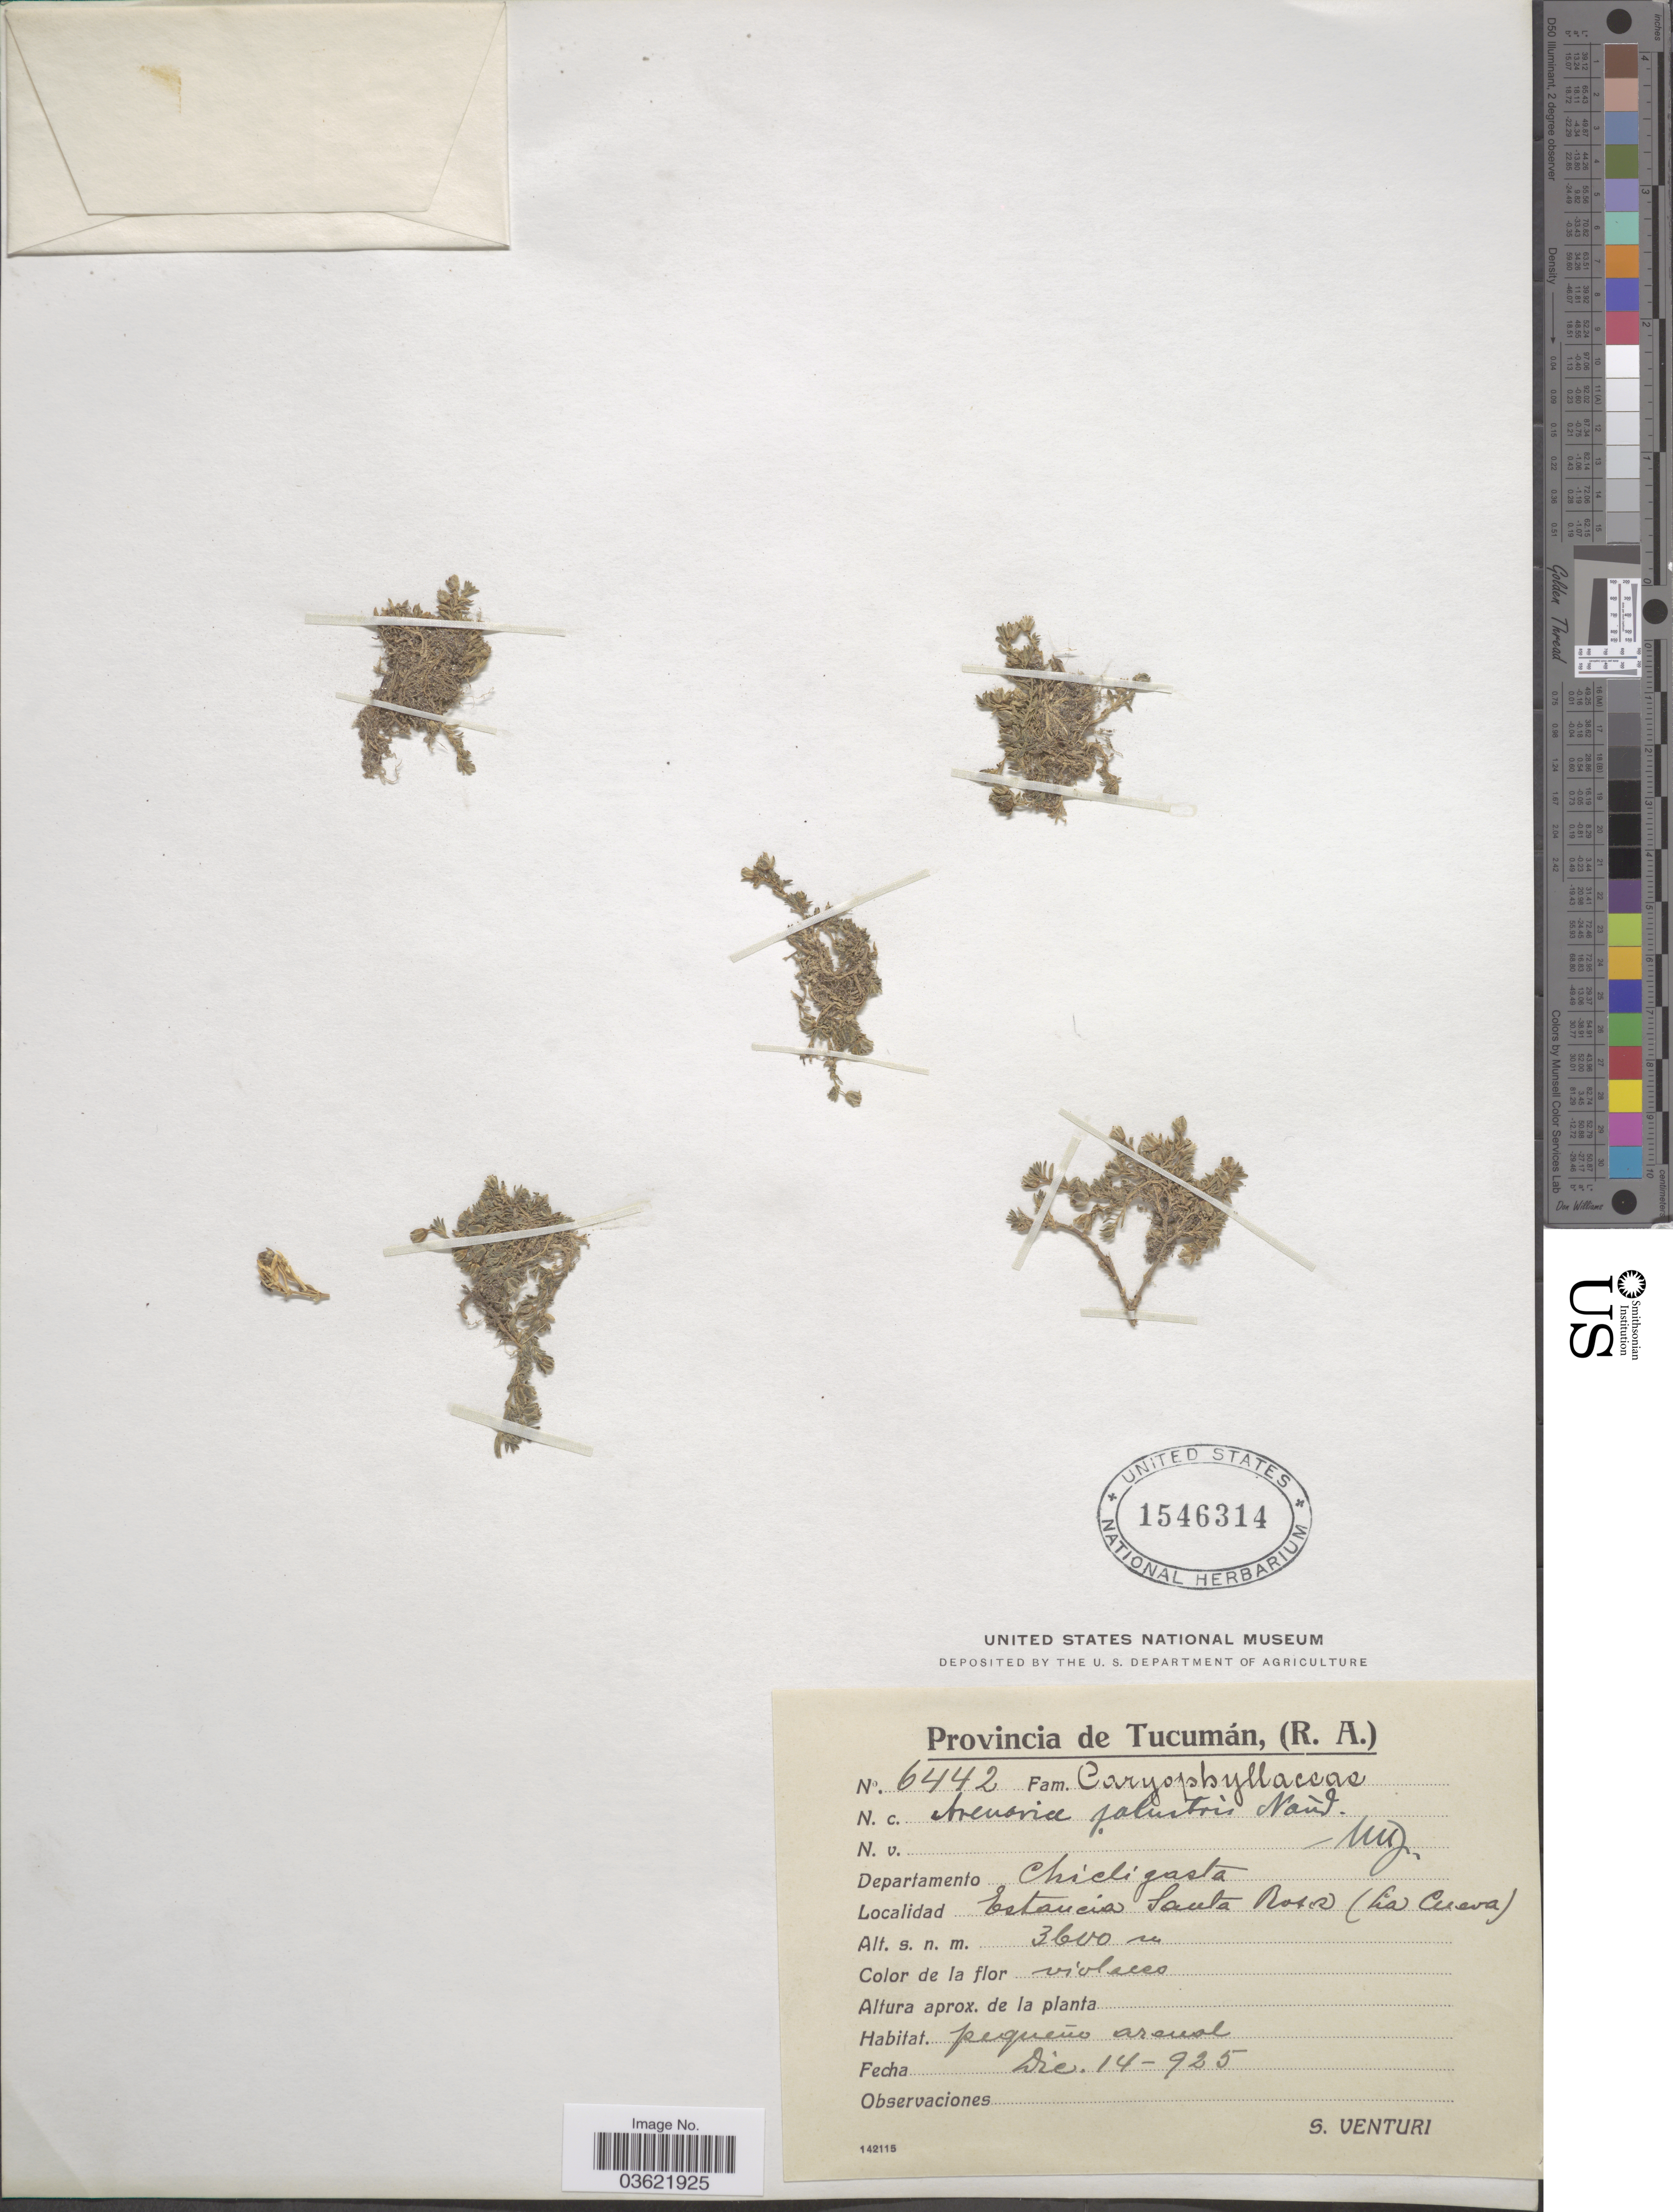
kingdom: Plantae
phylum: Tracheophyta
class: Magnoliopsida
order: Caryophyllales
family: Caryophyllaceae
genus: Arenaria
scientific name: Arenaria palustris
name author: Gay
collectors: S. Venturi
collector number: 6442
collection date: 1925-12-14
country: Argentina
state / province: Tucuman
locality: Departamento Chicligasta. Estancia Santa Rosa (La Cueva).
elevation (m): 3600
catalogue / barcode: US 1546314